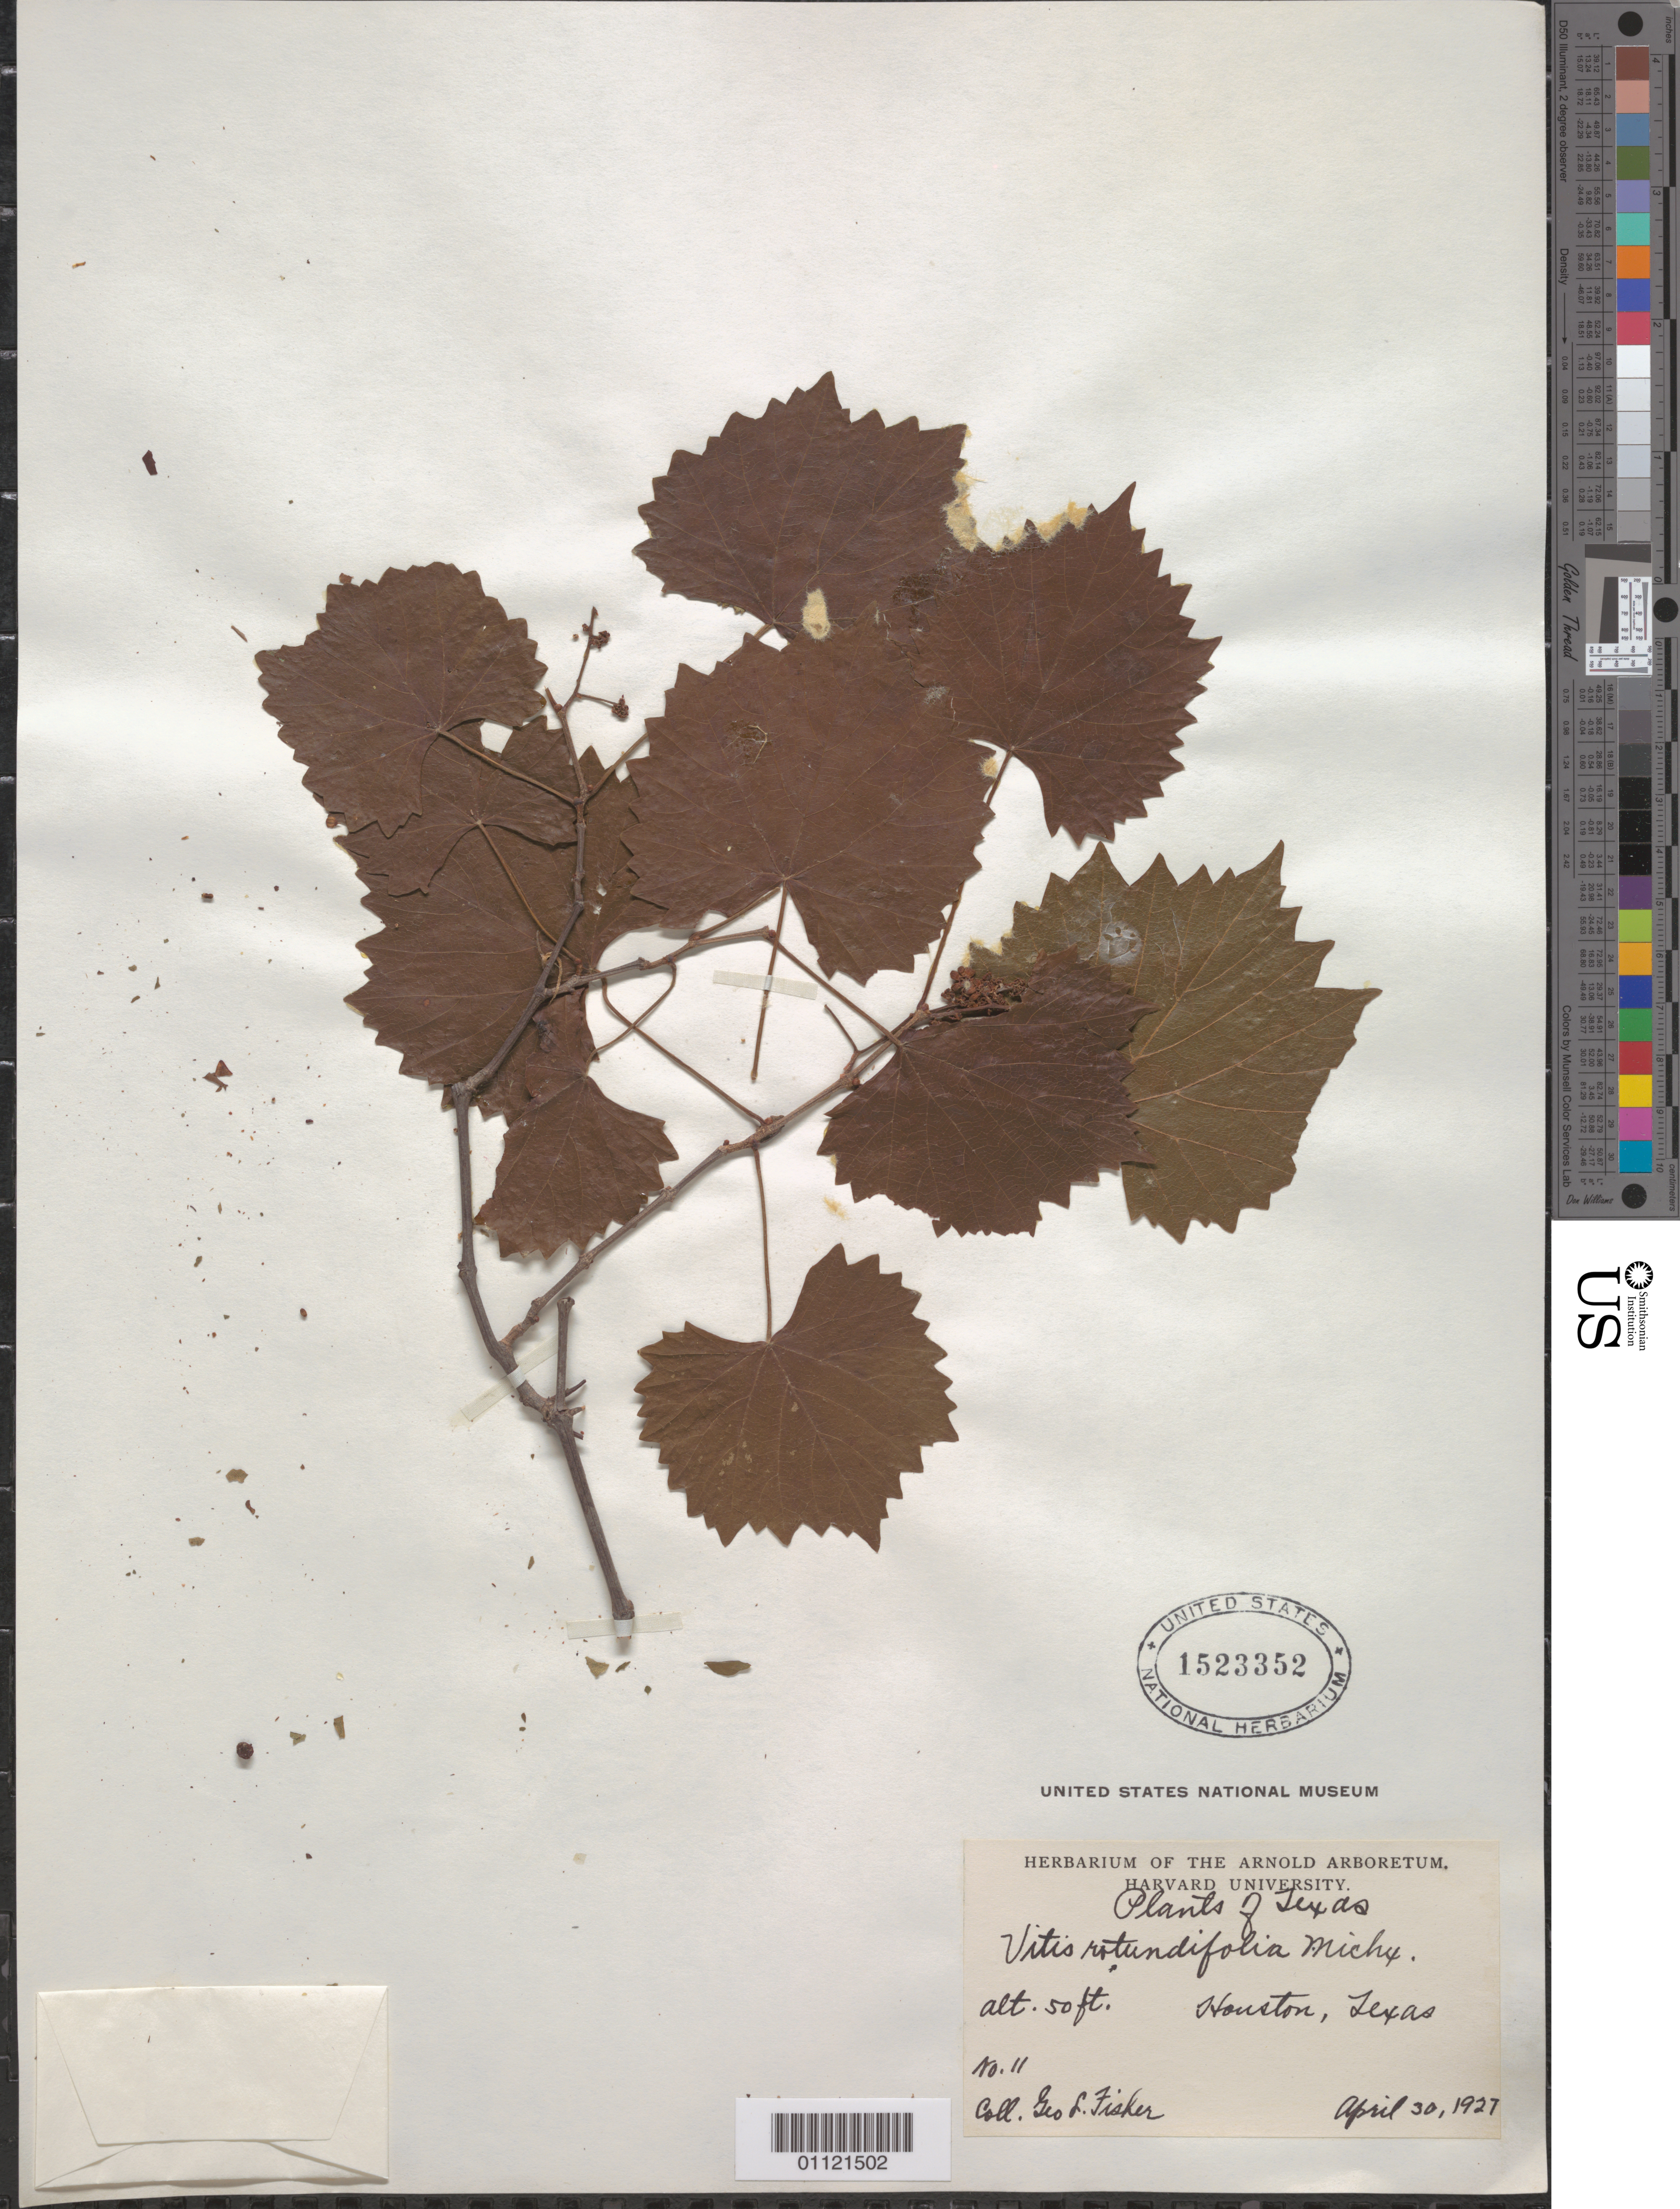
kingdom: Plantae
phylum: Tracheophyta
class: Magnoliopsida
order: Vitales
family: Vitaceae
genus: Vitis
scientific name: Vitis rotundifolia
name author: Michx.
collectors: G. L. Fisher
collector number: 11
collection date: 1927-04-30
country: United States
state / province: Texas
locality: Houston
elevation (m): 15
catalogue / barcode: US 1523352